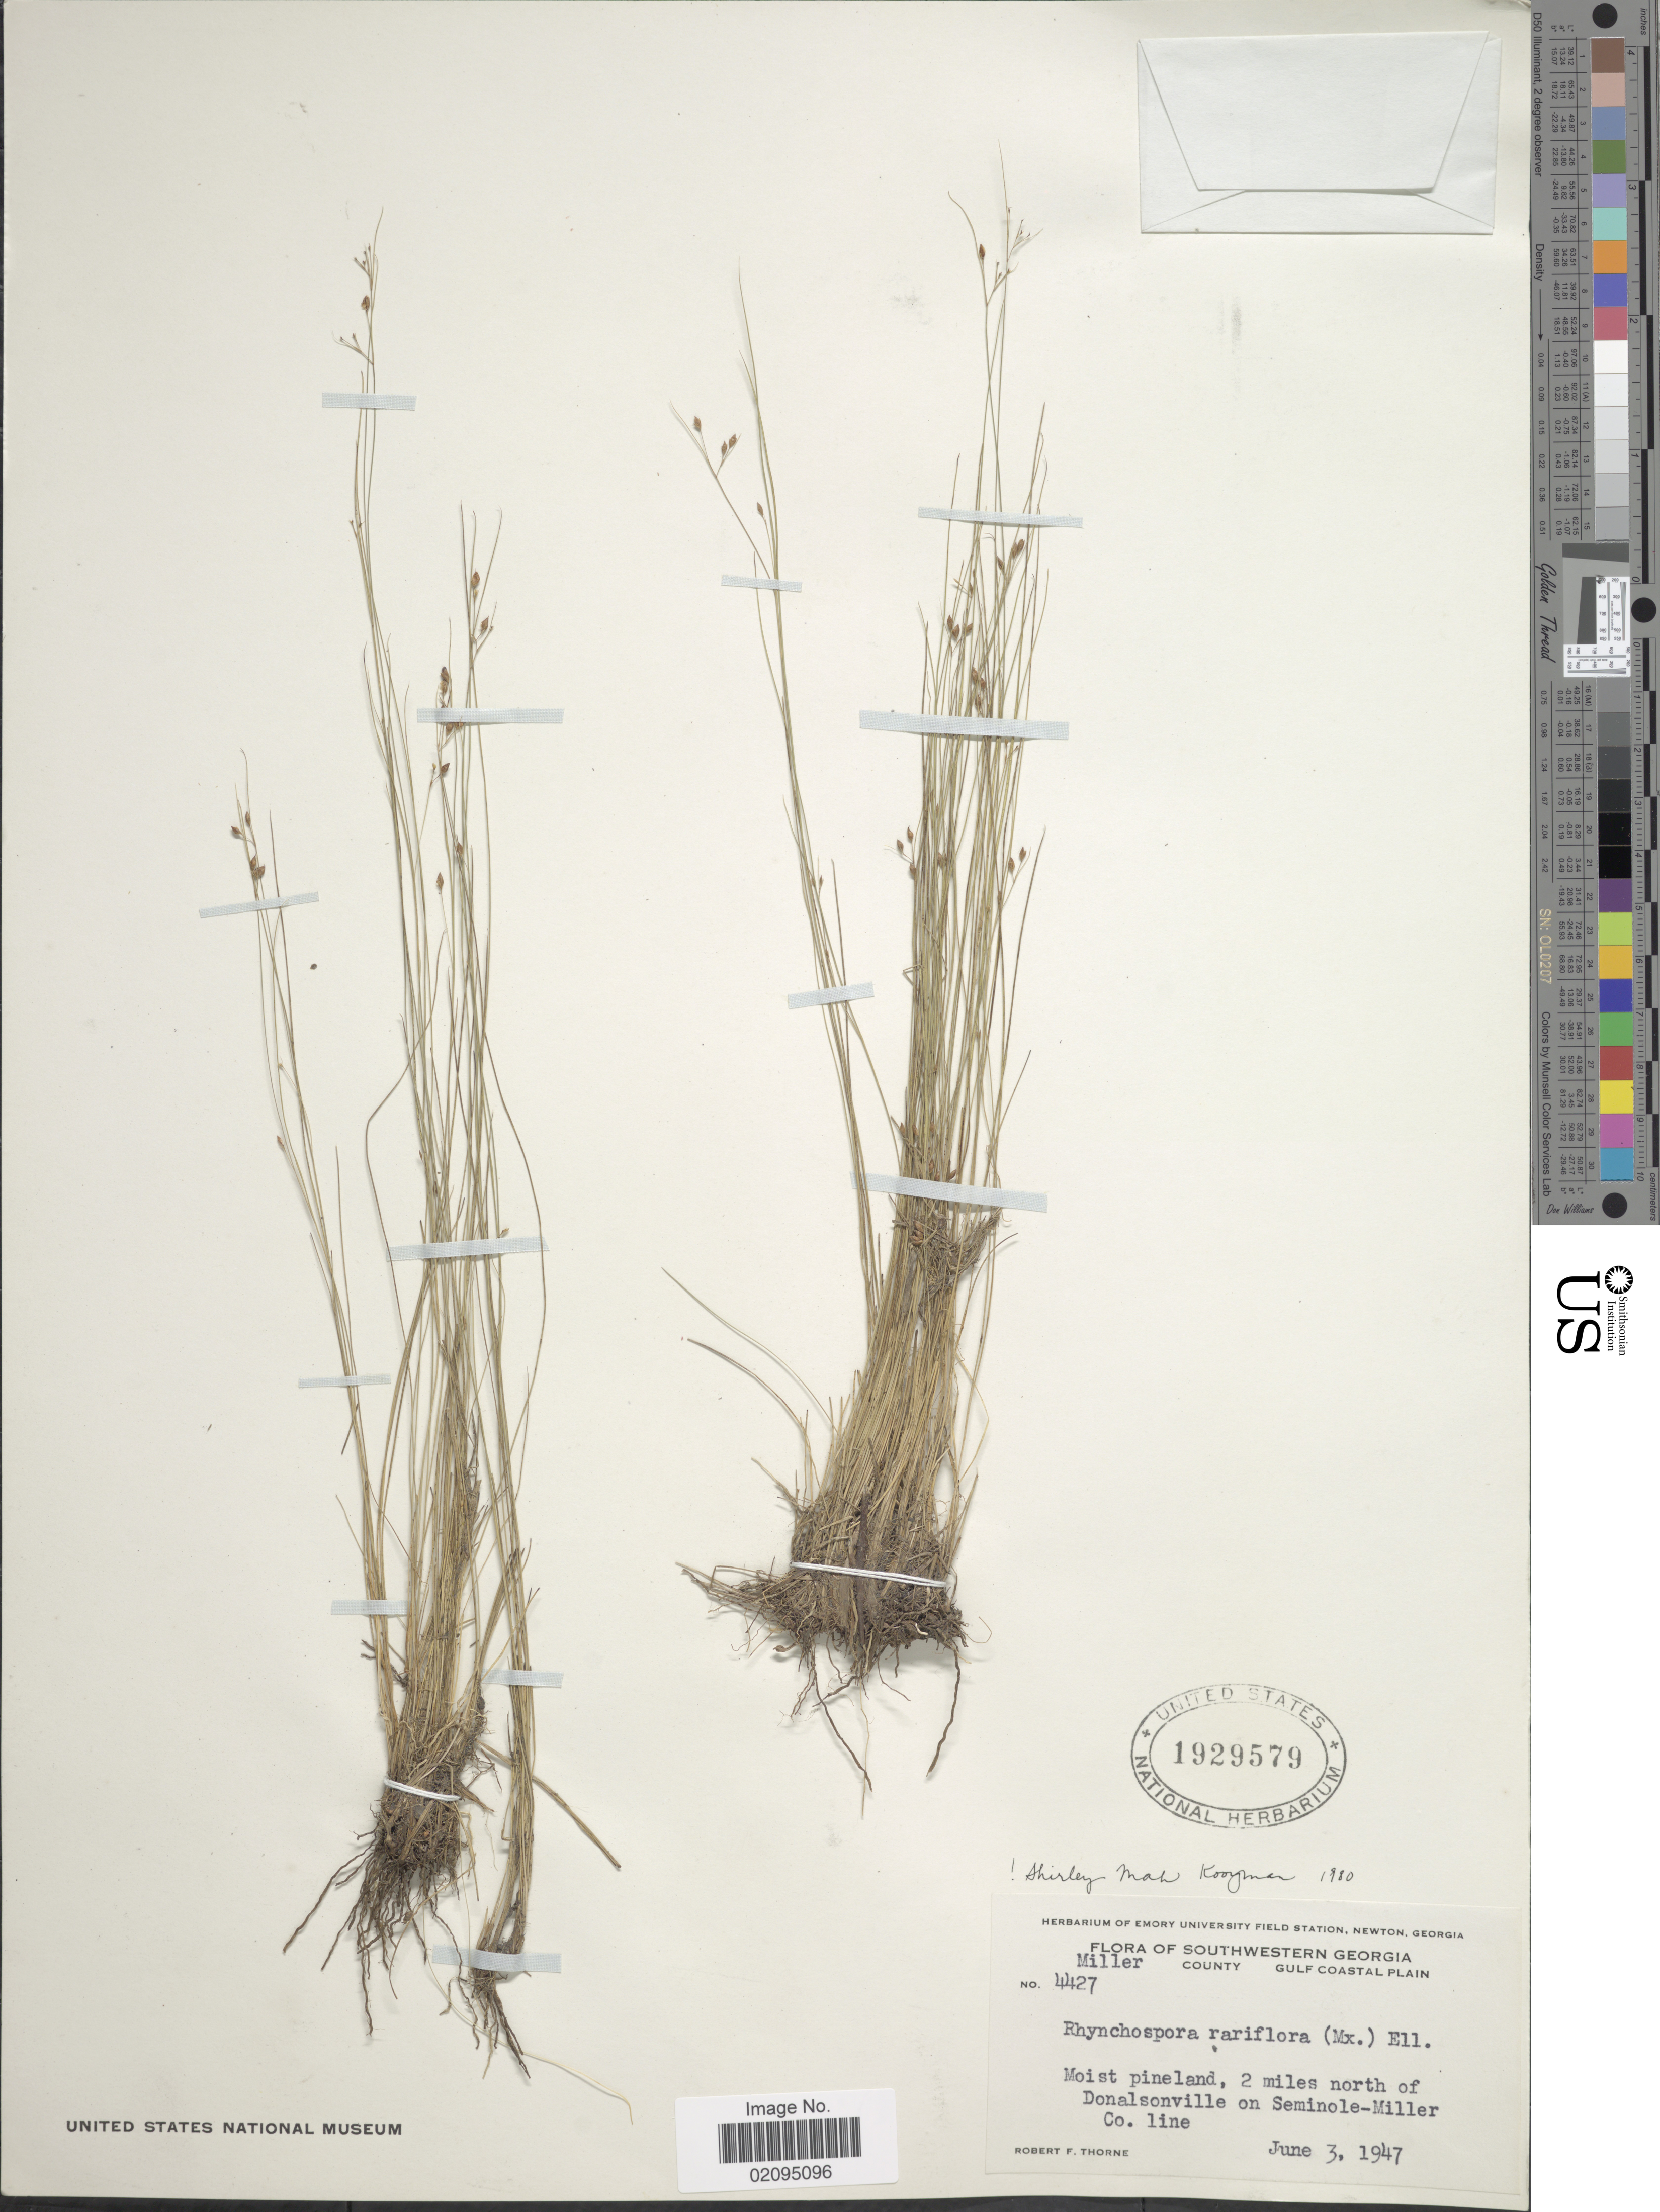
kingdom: Plantae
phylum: Tracheophyta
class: Liliopsida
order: Poales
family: Cyperaceae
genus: Rhynchospora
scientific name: Rhynchospora rariflora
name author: (Michx.) Elliott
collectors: R. F. Thorne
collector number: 4427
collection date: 1947-06-03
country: United States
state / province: Georgia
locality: Southwestern Georgia, Miller County Gulf Coastal Plain. 2 miles north of Donalsonville on Seminole-MIller Co. line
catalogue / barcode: US 1929579